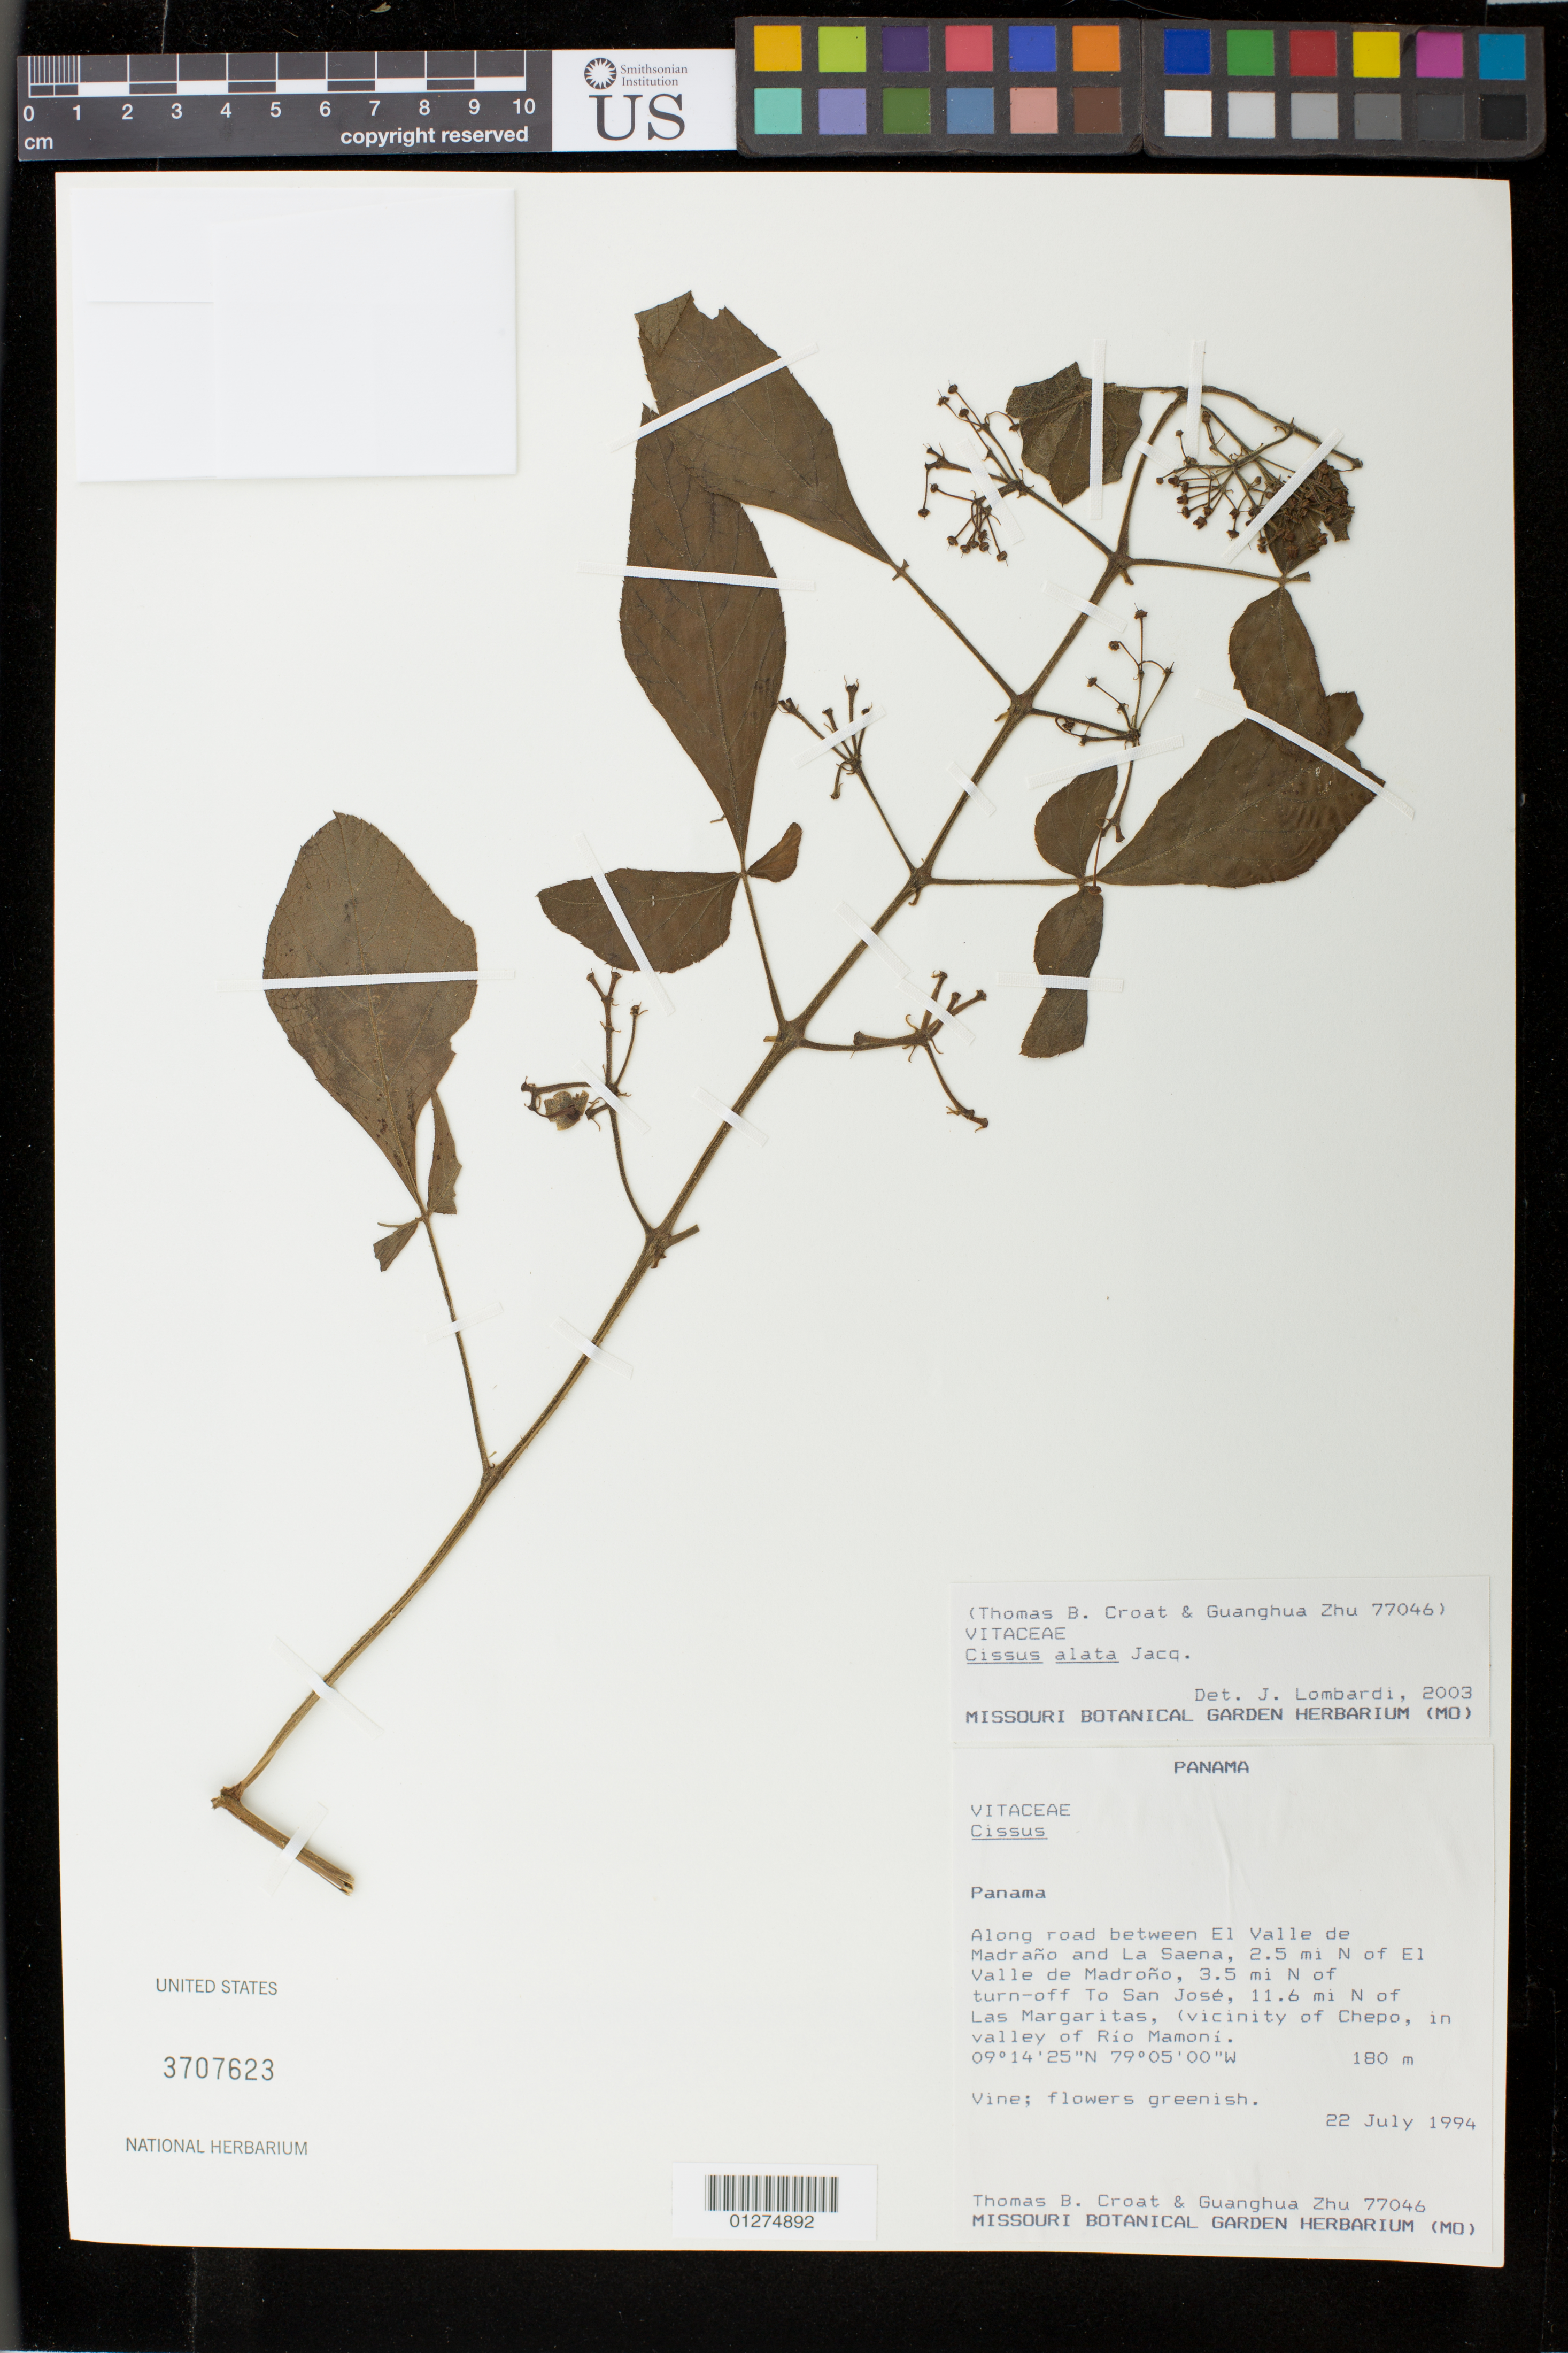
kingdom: Plantae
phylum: Tracheophyta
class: Magnoliopsida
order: Vitales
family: Vitaceae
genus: Cissus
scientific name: Cissus alata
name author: Jacq.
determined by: Lombardi, Julio A.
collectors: T. B. Croat & G. H. Zhu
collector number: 77046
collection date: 1994-07-22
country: Panama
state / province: Panamá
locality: Along road between El Valle de Madrano and La Saena, 2.5 mi N of El Valle de Madrono, 3.5 mi N of turn-off to San Jose, 11.6 mi N of Las Margaritas (vicinity of Chepo, in valley of Rio Mamoni)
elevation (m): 180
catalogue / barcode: US 3707623